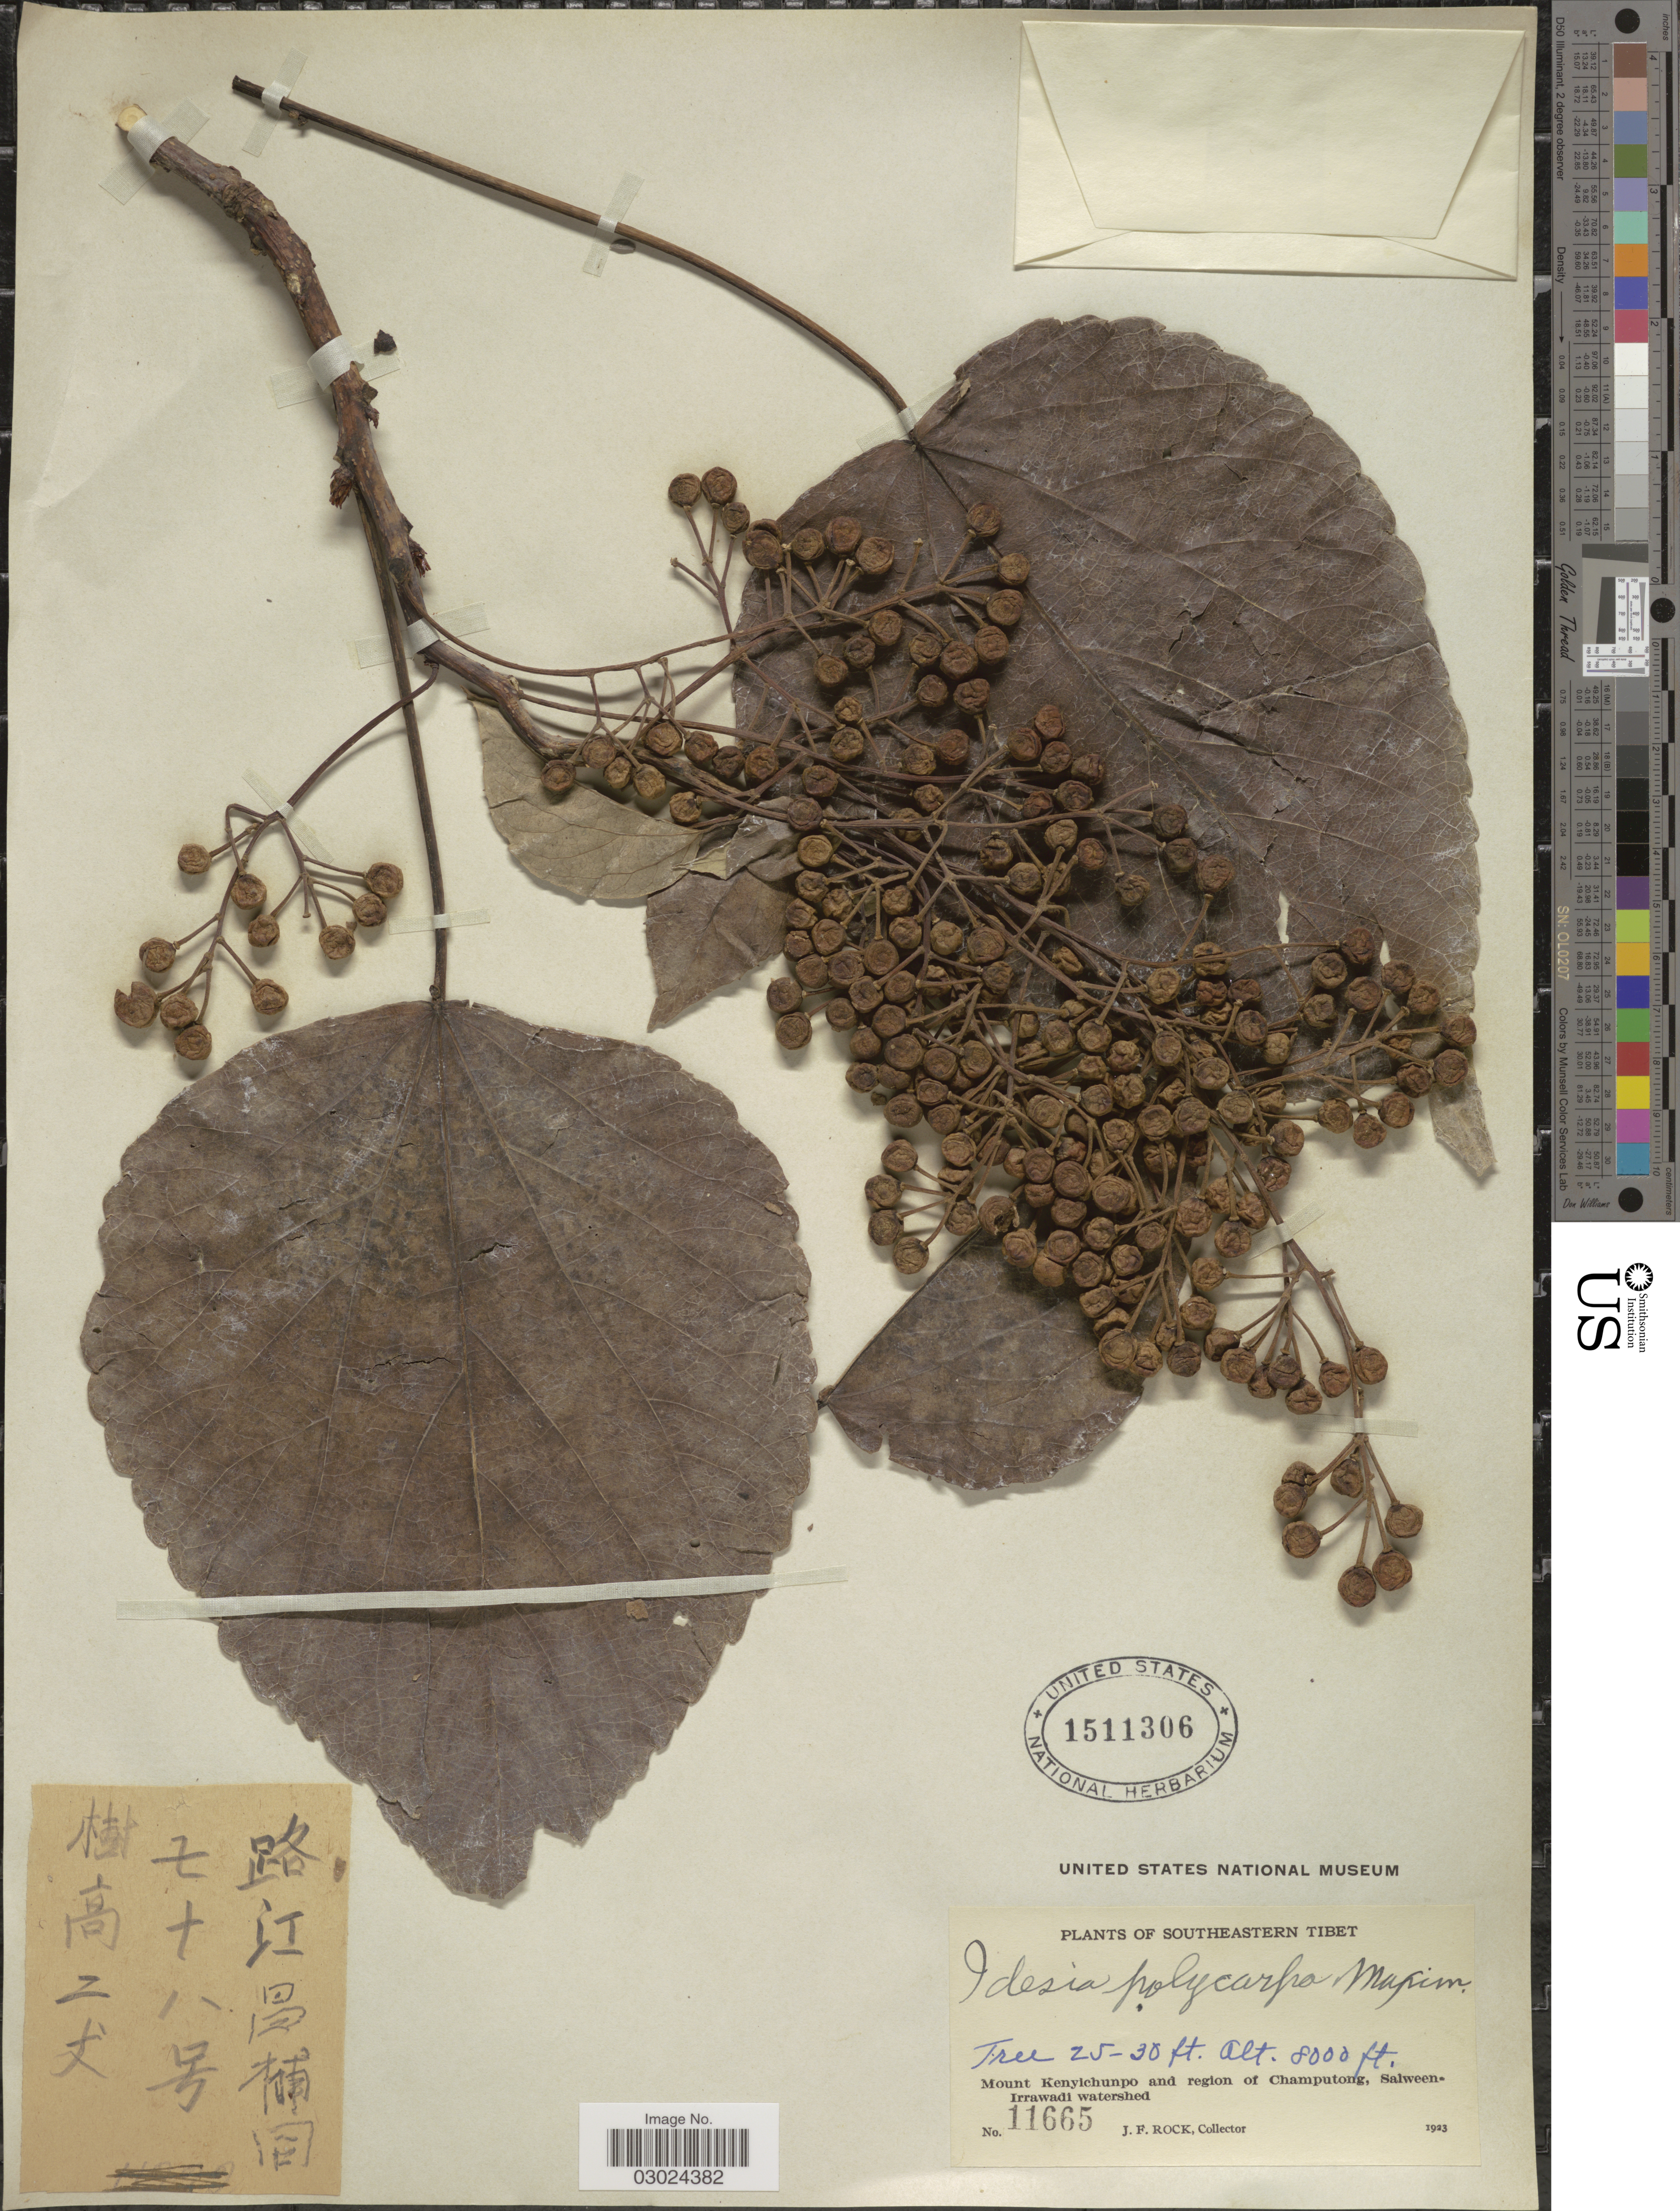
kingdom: Plantae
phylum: Tracheophyta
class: Magnoliopsida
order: Malpighiales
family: Salicaceae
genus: Idesia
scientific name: Idesia polycarpa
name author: Maxim.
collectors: J. Rock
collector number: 11665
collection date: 1923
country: China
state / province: Xizang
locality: Southeastern Tibet. Mount Kenyichunpo and region of Champutong, Salween-Irrawadi watershed.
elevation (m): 2438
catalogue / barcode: US 1511306